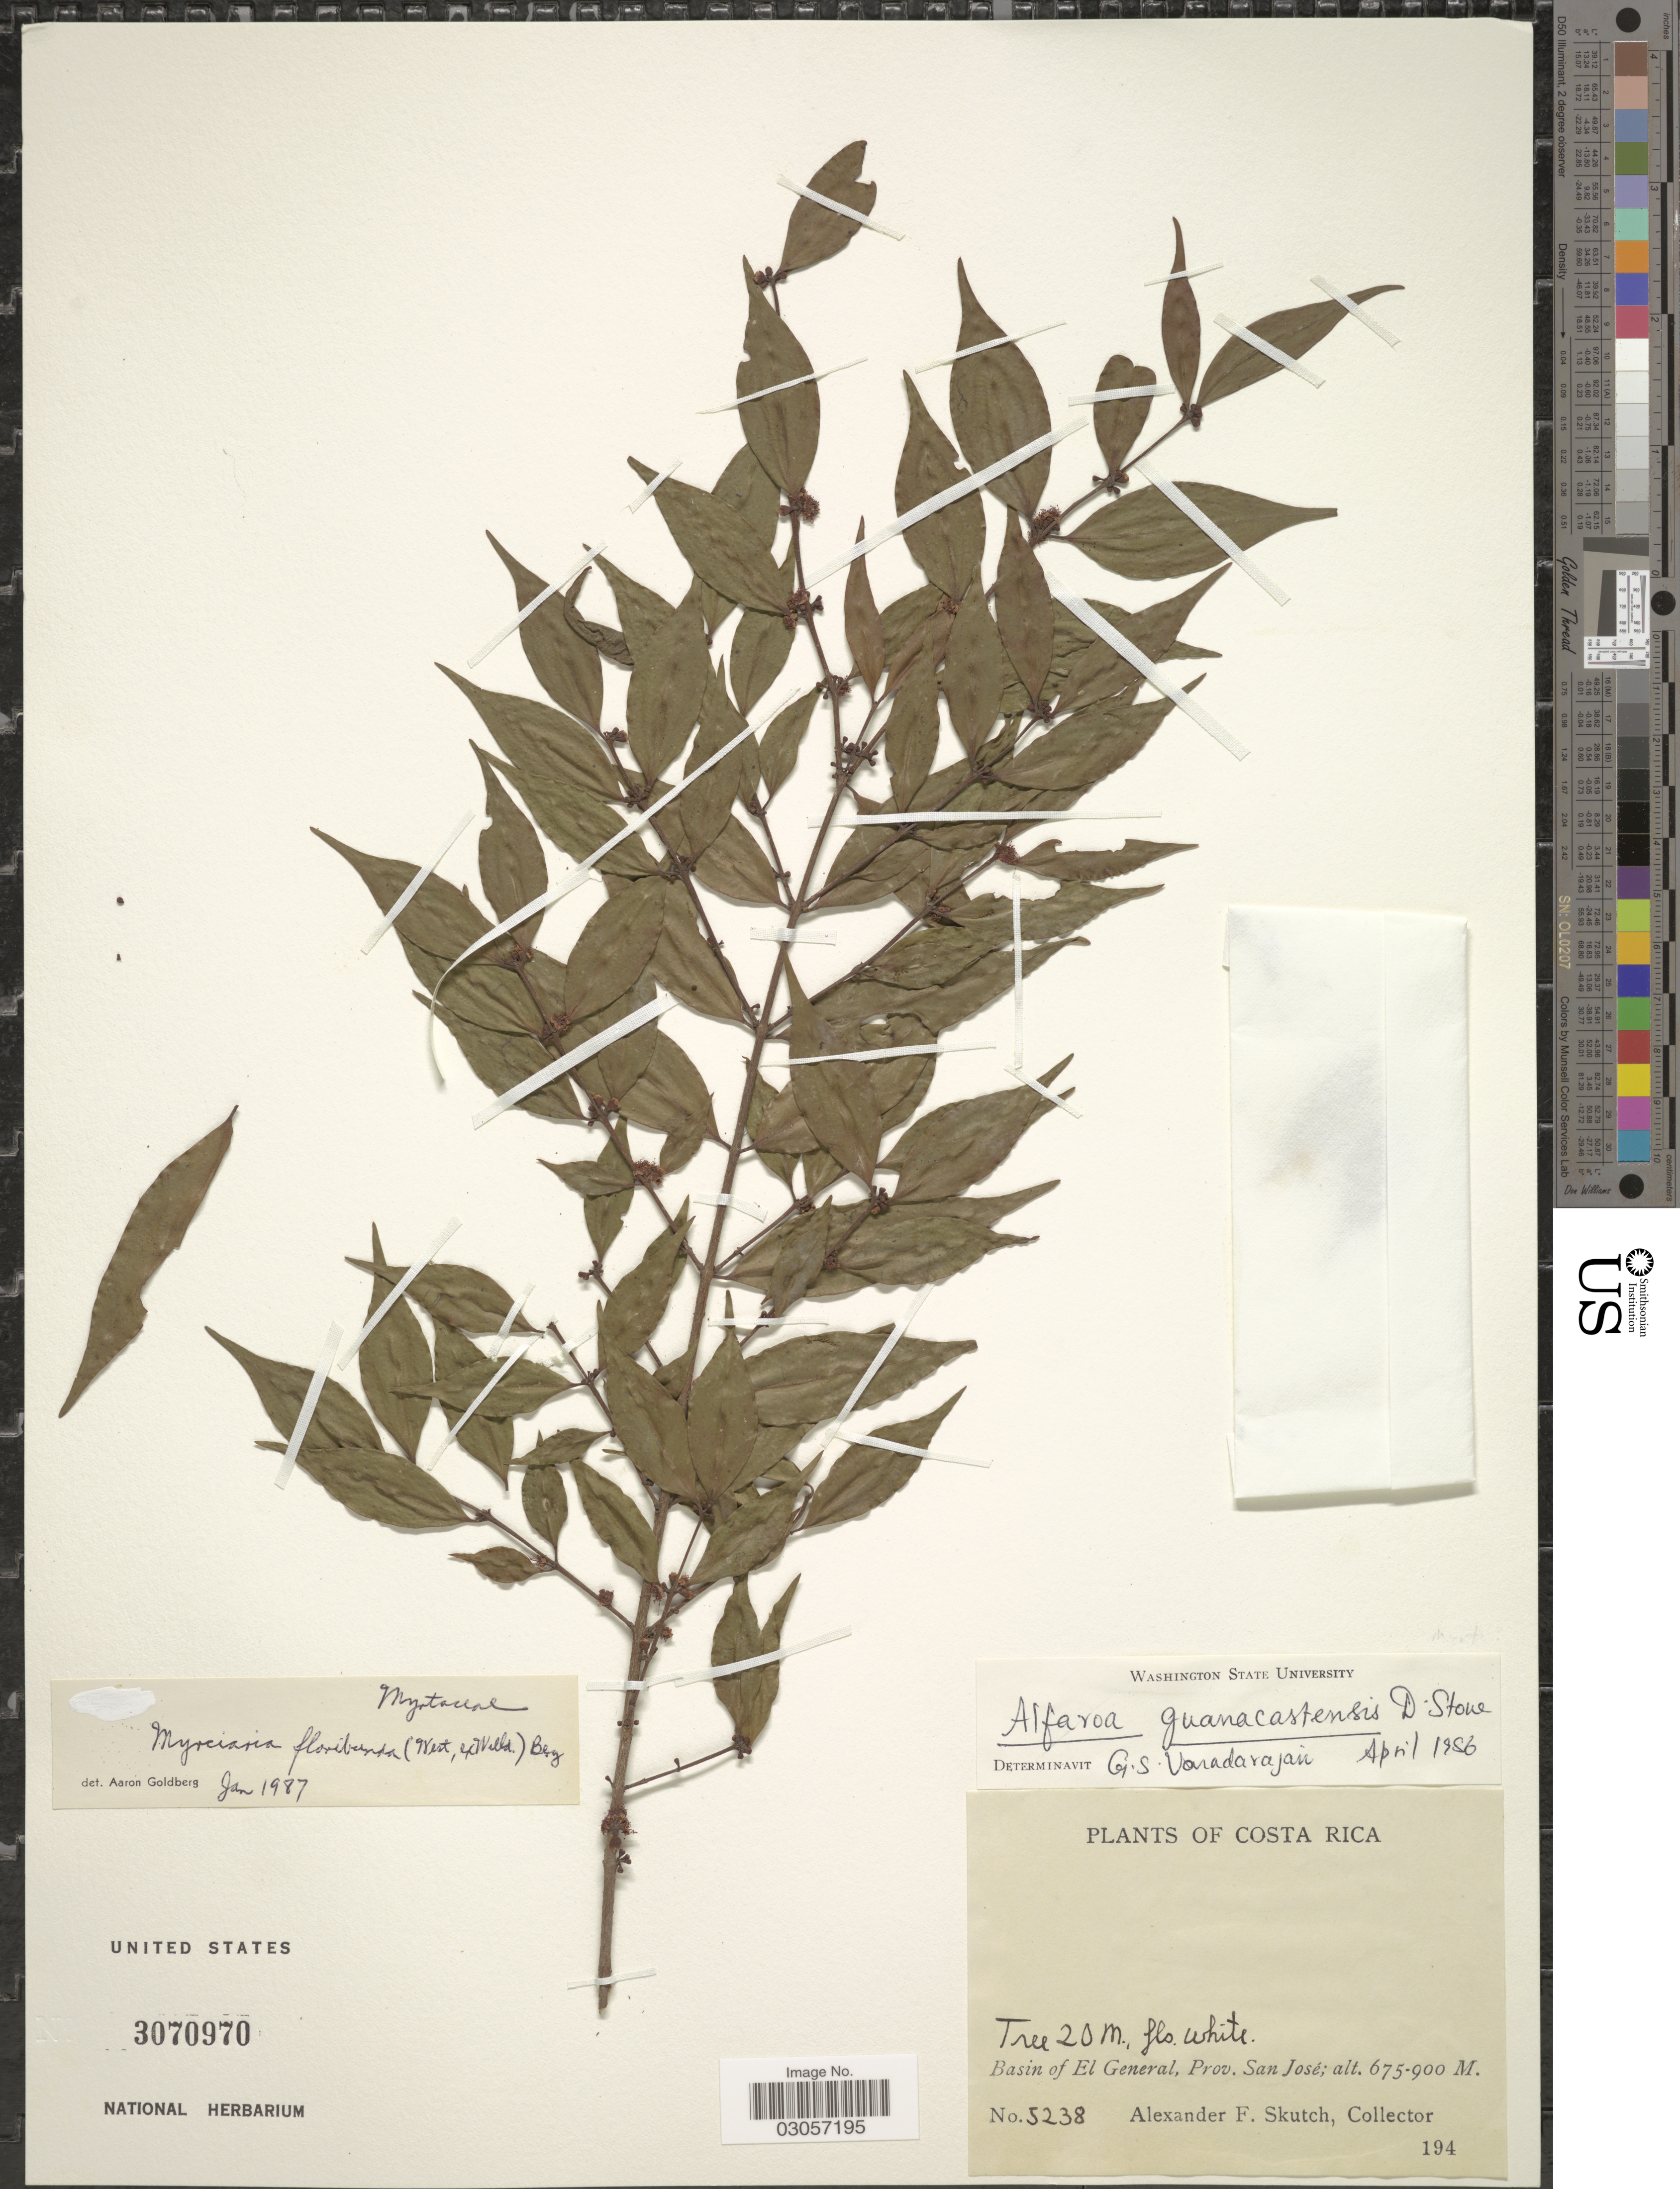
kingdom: Plantae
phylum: Tracheophyta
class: Magnoliopsida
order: Myrtales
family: Myrtaceae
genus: Myrciaria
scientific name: Myrciaria floribunda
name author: (H. West ex Willd.) O. Berg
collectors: A. F. Skutch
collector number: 5238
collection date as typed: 194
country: Costa Rica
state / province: San José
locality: Basin of El General, Prov. San José.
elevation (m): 675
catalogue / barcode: US 3070970